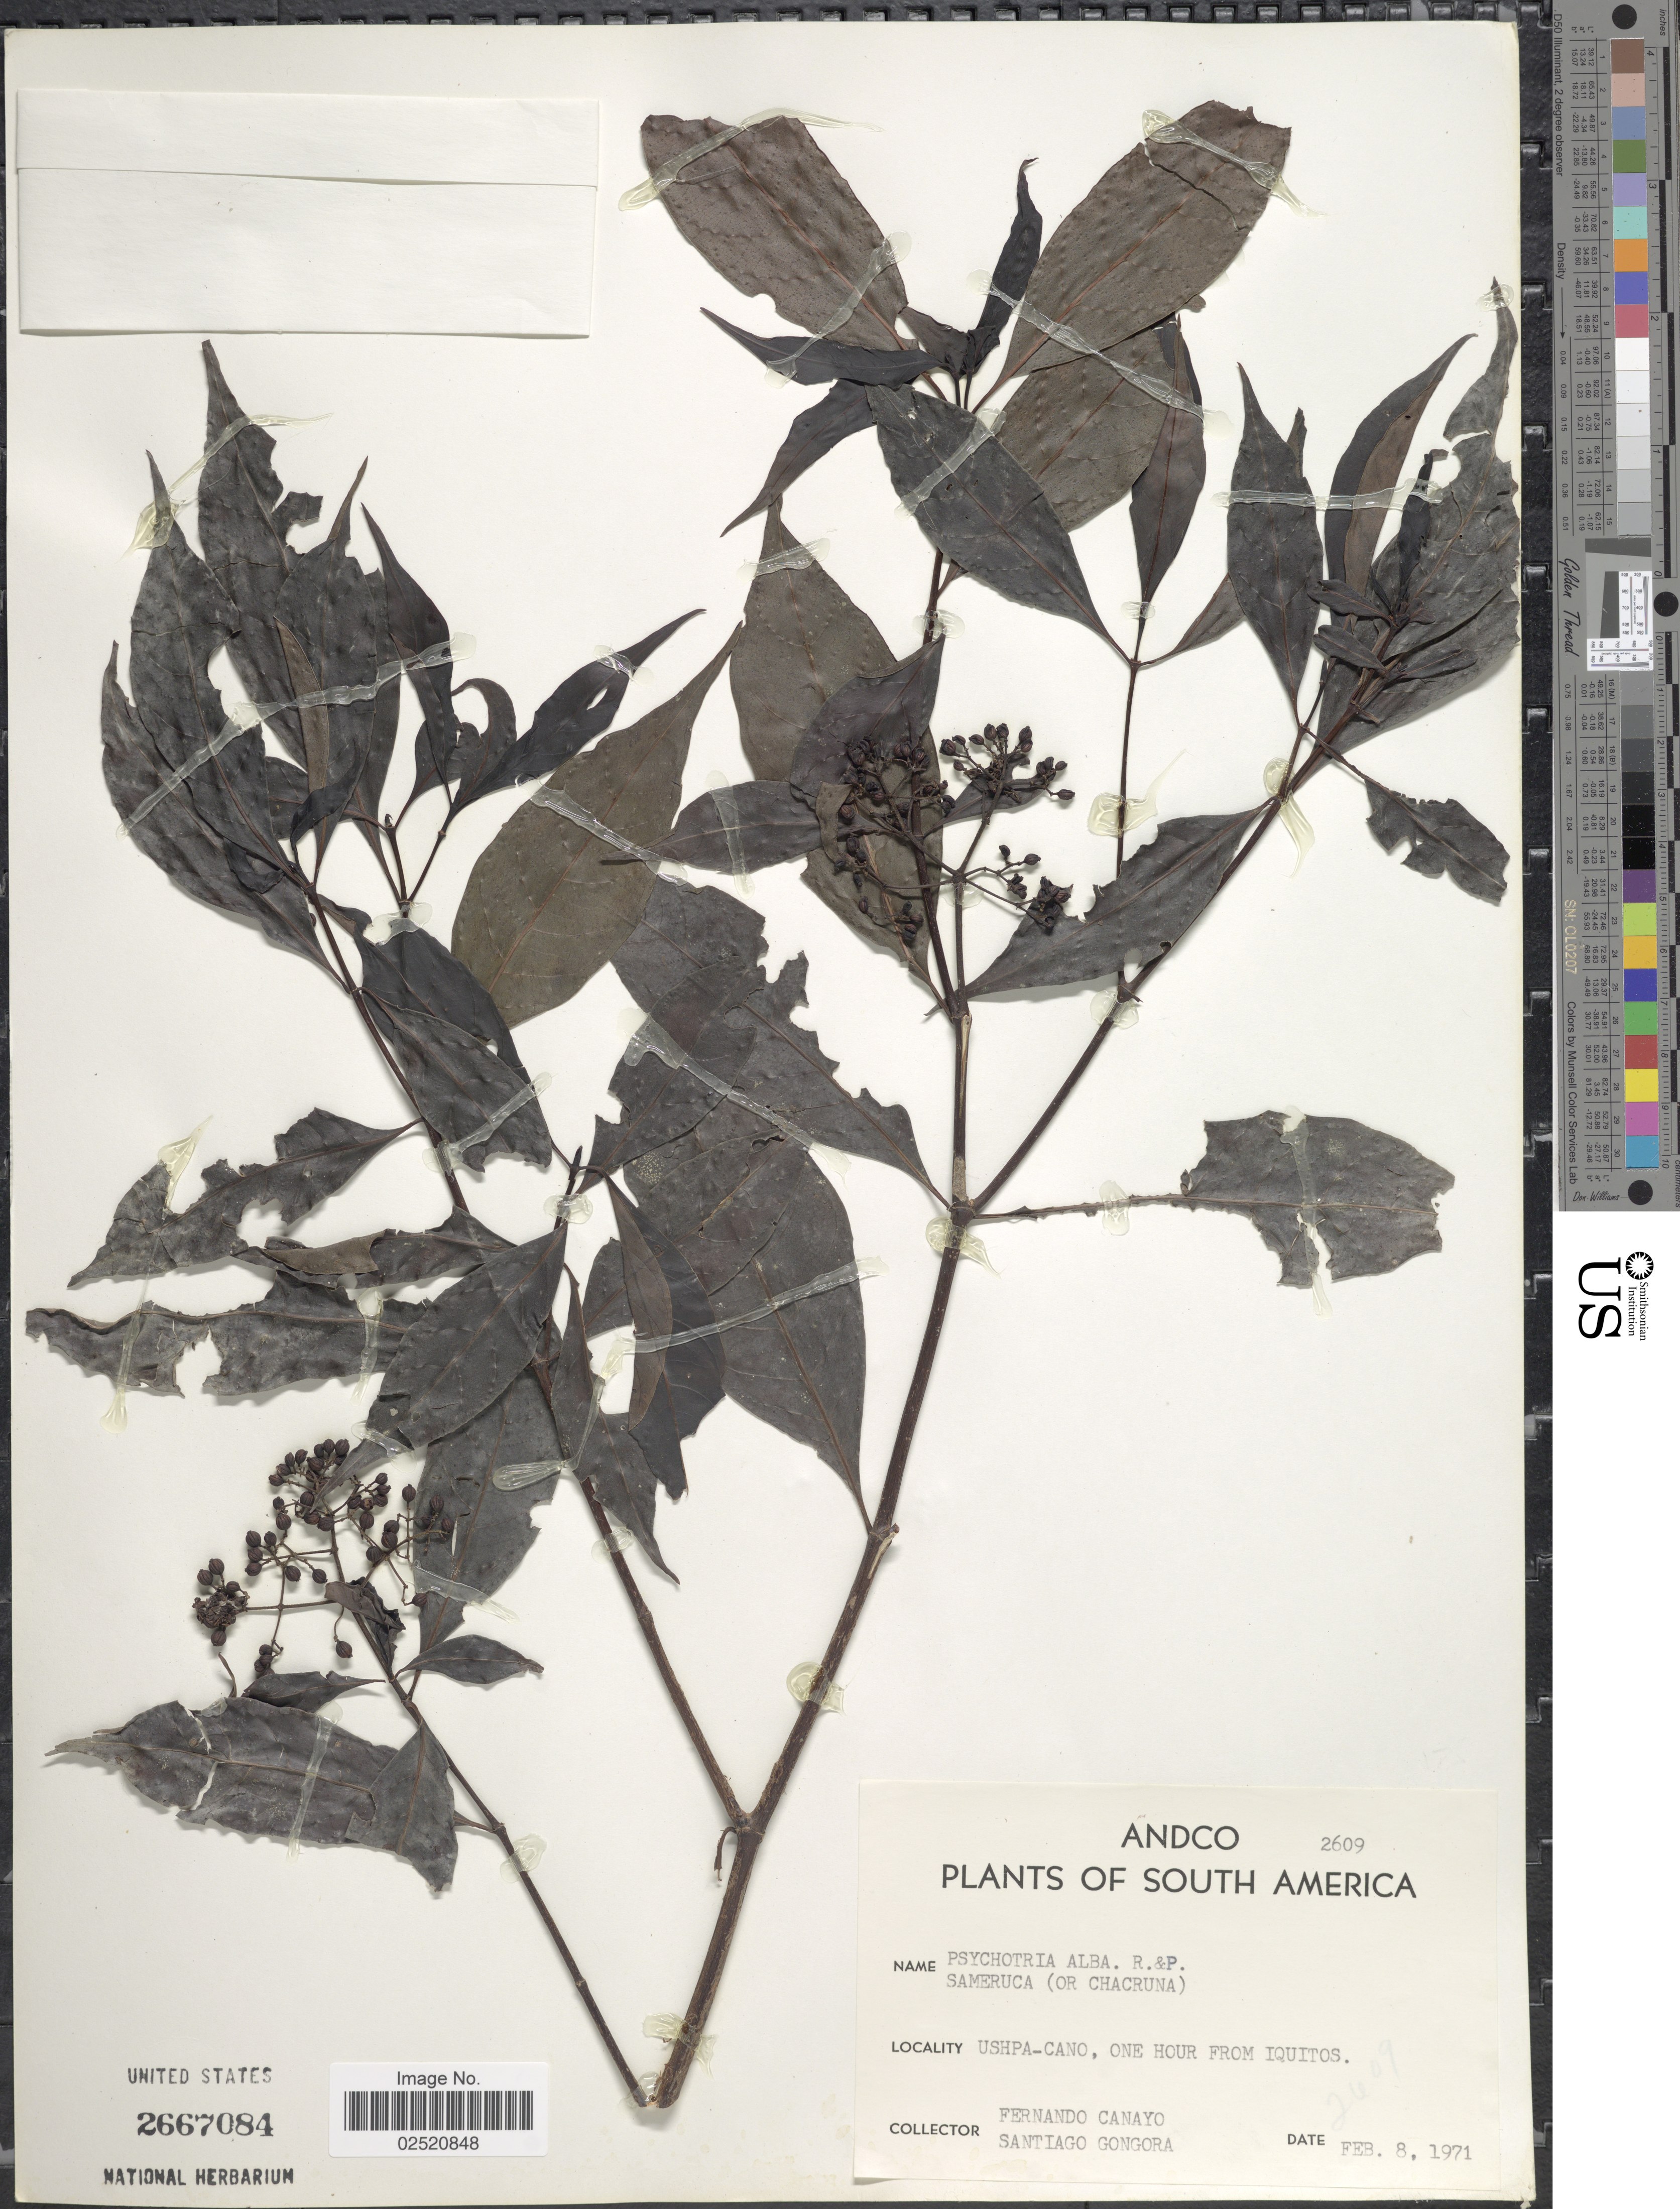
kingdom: Plantae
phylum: Tracheophyta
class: Magnoliopsida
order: Gentianales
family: Rubiaceae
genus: Psychotria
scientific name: Psychotria alba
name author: Ruiz & Pav.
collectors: F. Canayo & S. Góngora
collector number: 2609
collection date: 1971-02-08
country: Peru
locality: Andco, South America, Ushpa-Cano, one hour from Iquitos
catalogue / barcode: US 2667084